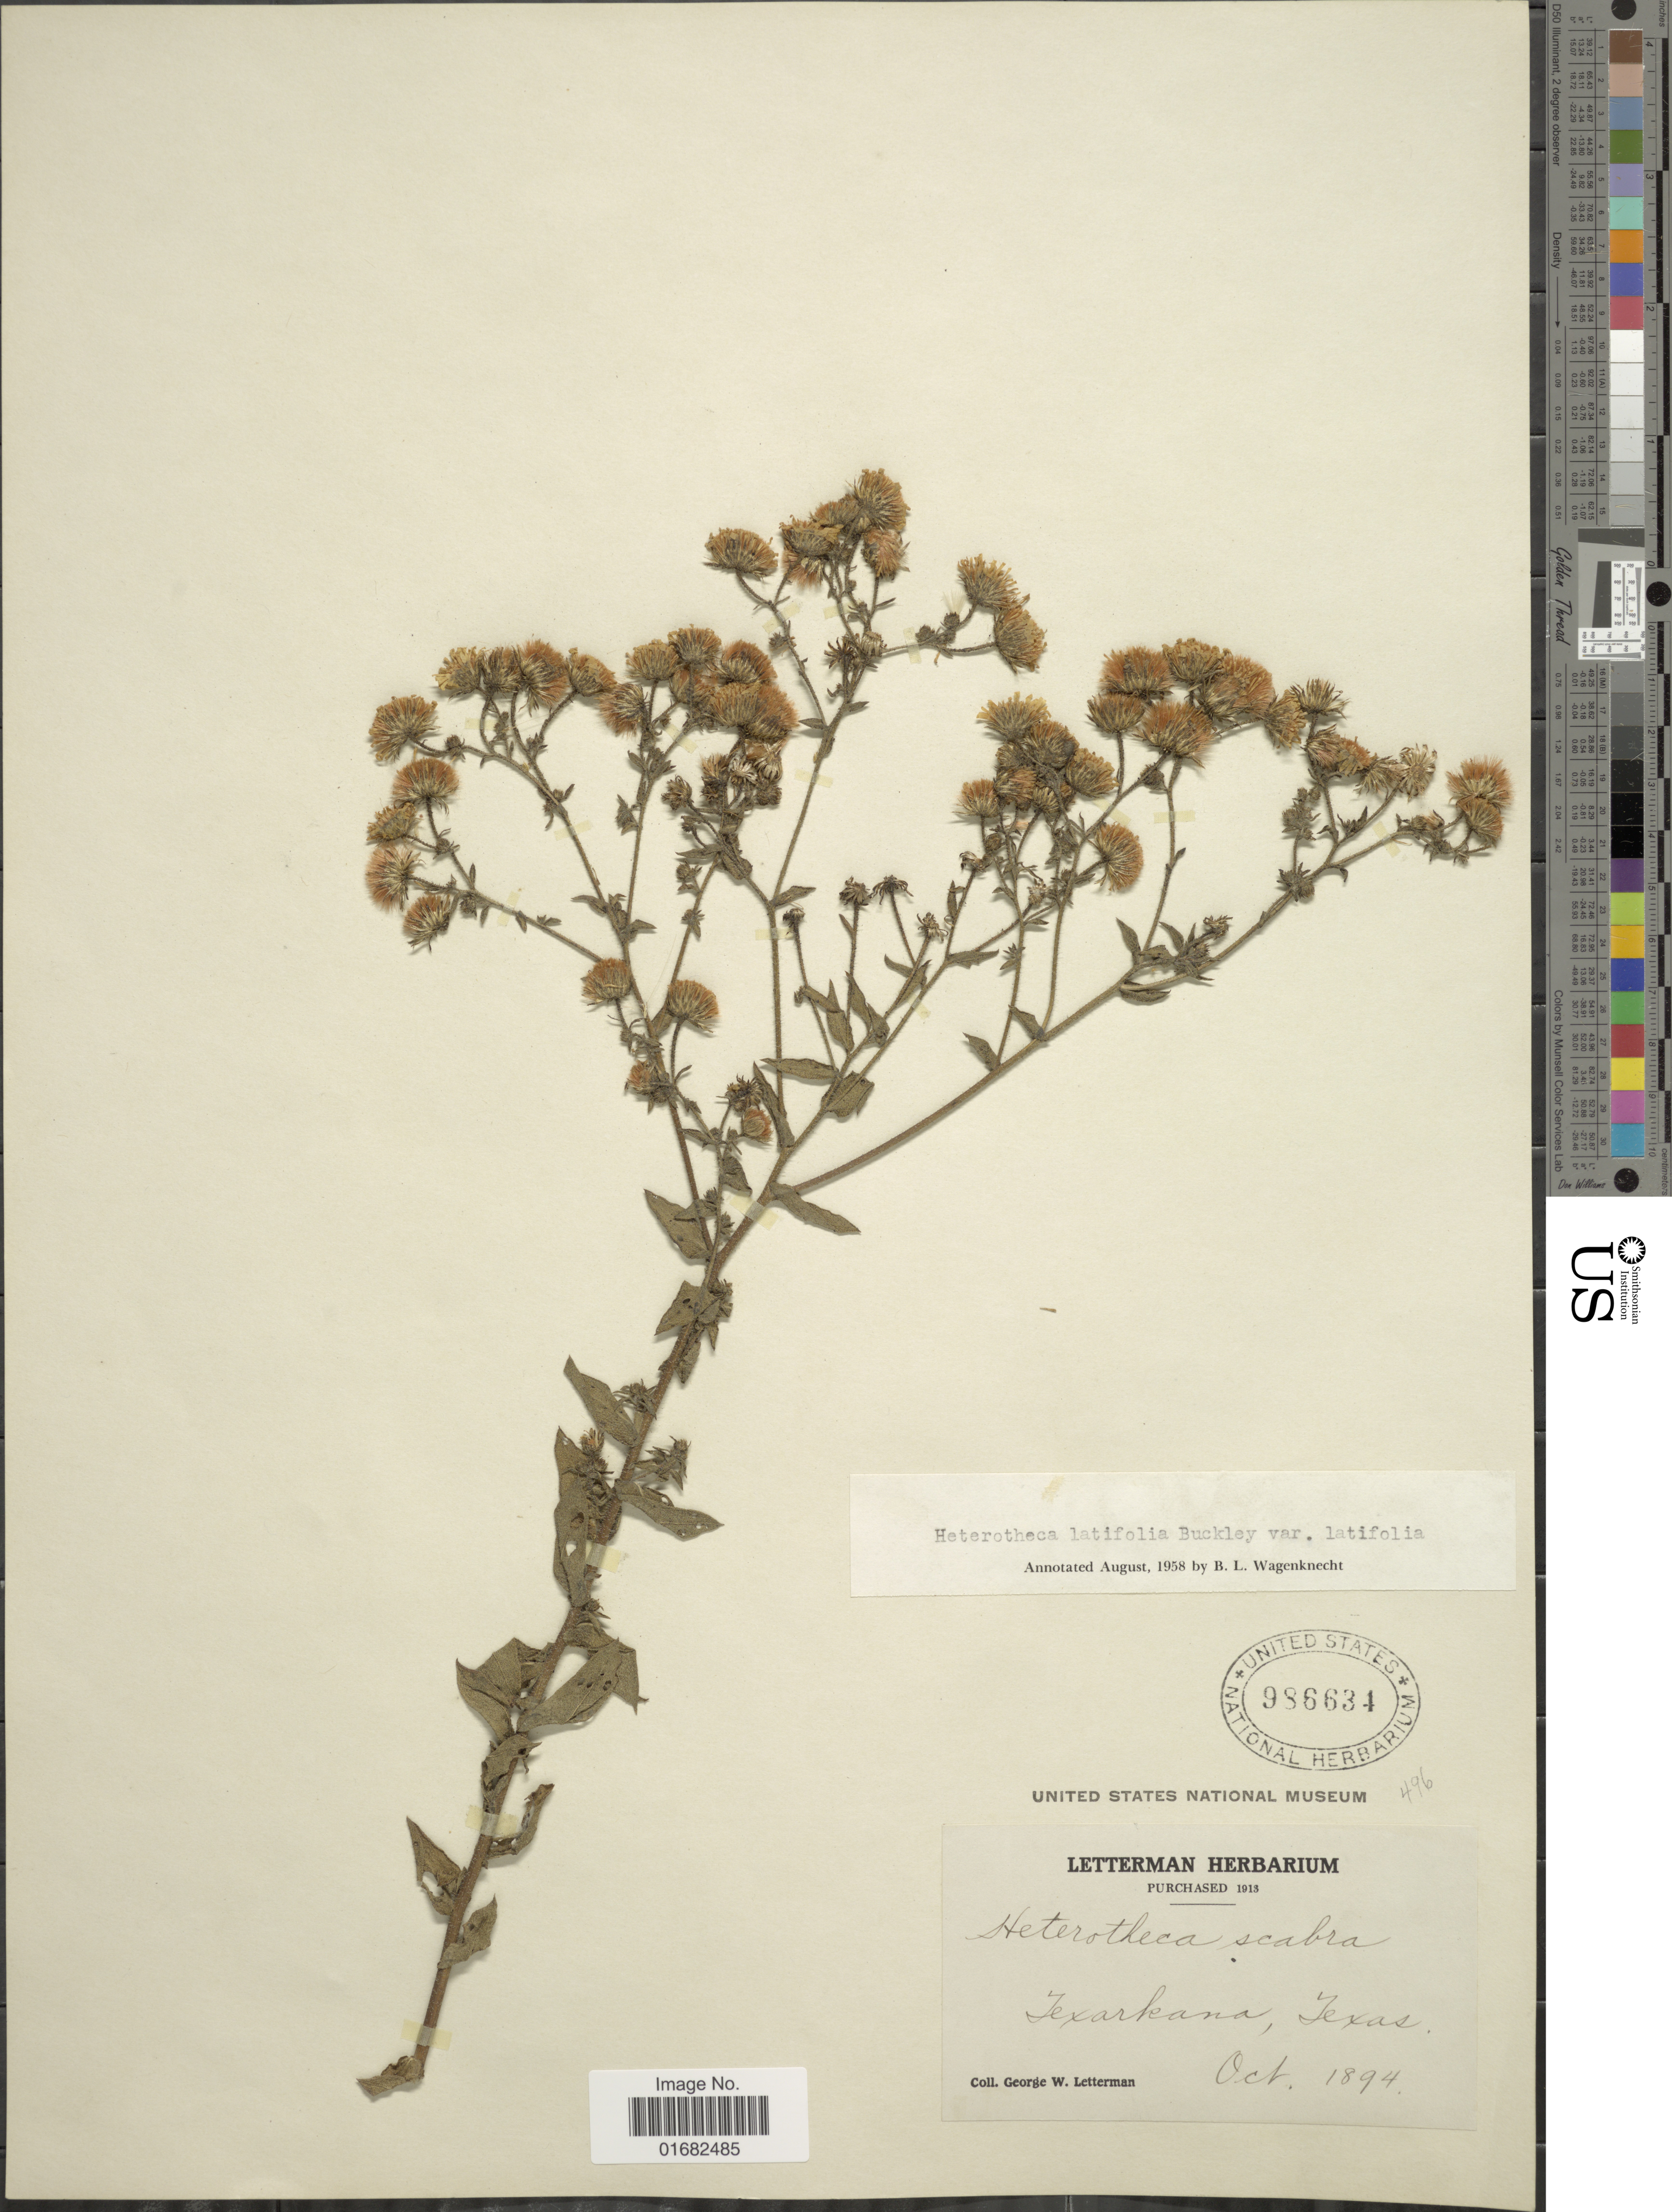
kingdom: Plantae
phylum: Tracheophyta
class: Magnoliopsida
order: Asterales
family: Asteraceae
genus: Heterotheca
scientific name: Heterotheca latifolia var. latifolia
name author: Buckley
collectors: G. W. Letterman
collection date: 1894-10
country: United States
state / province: Texas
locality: Texarkana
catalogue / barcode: US 986634